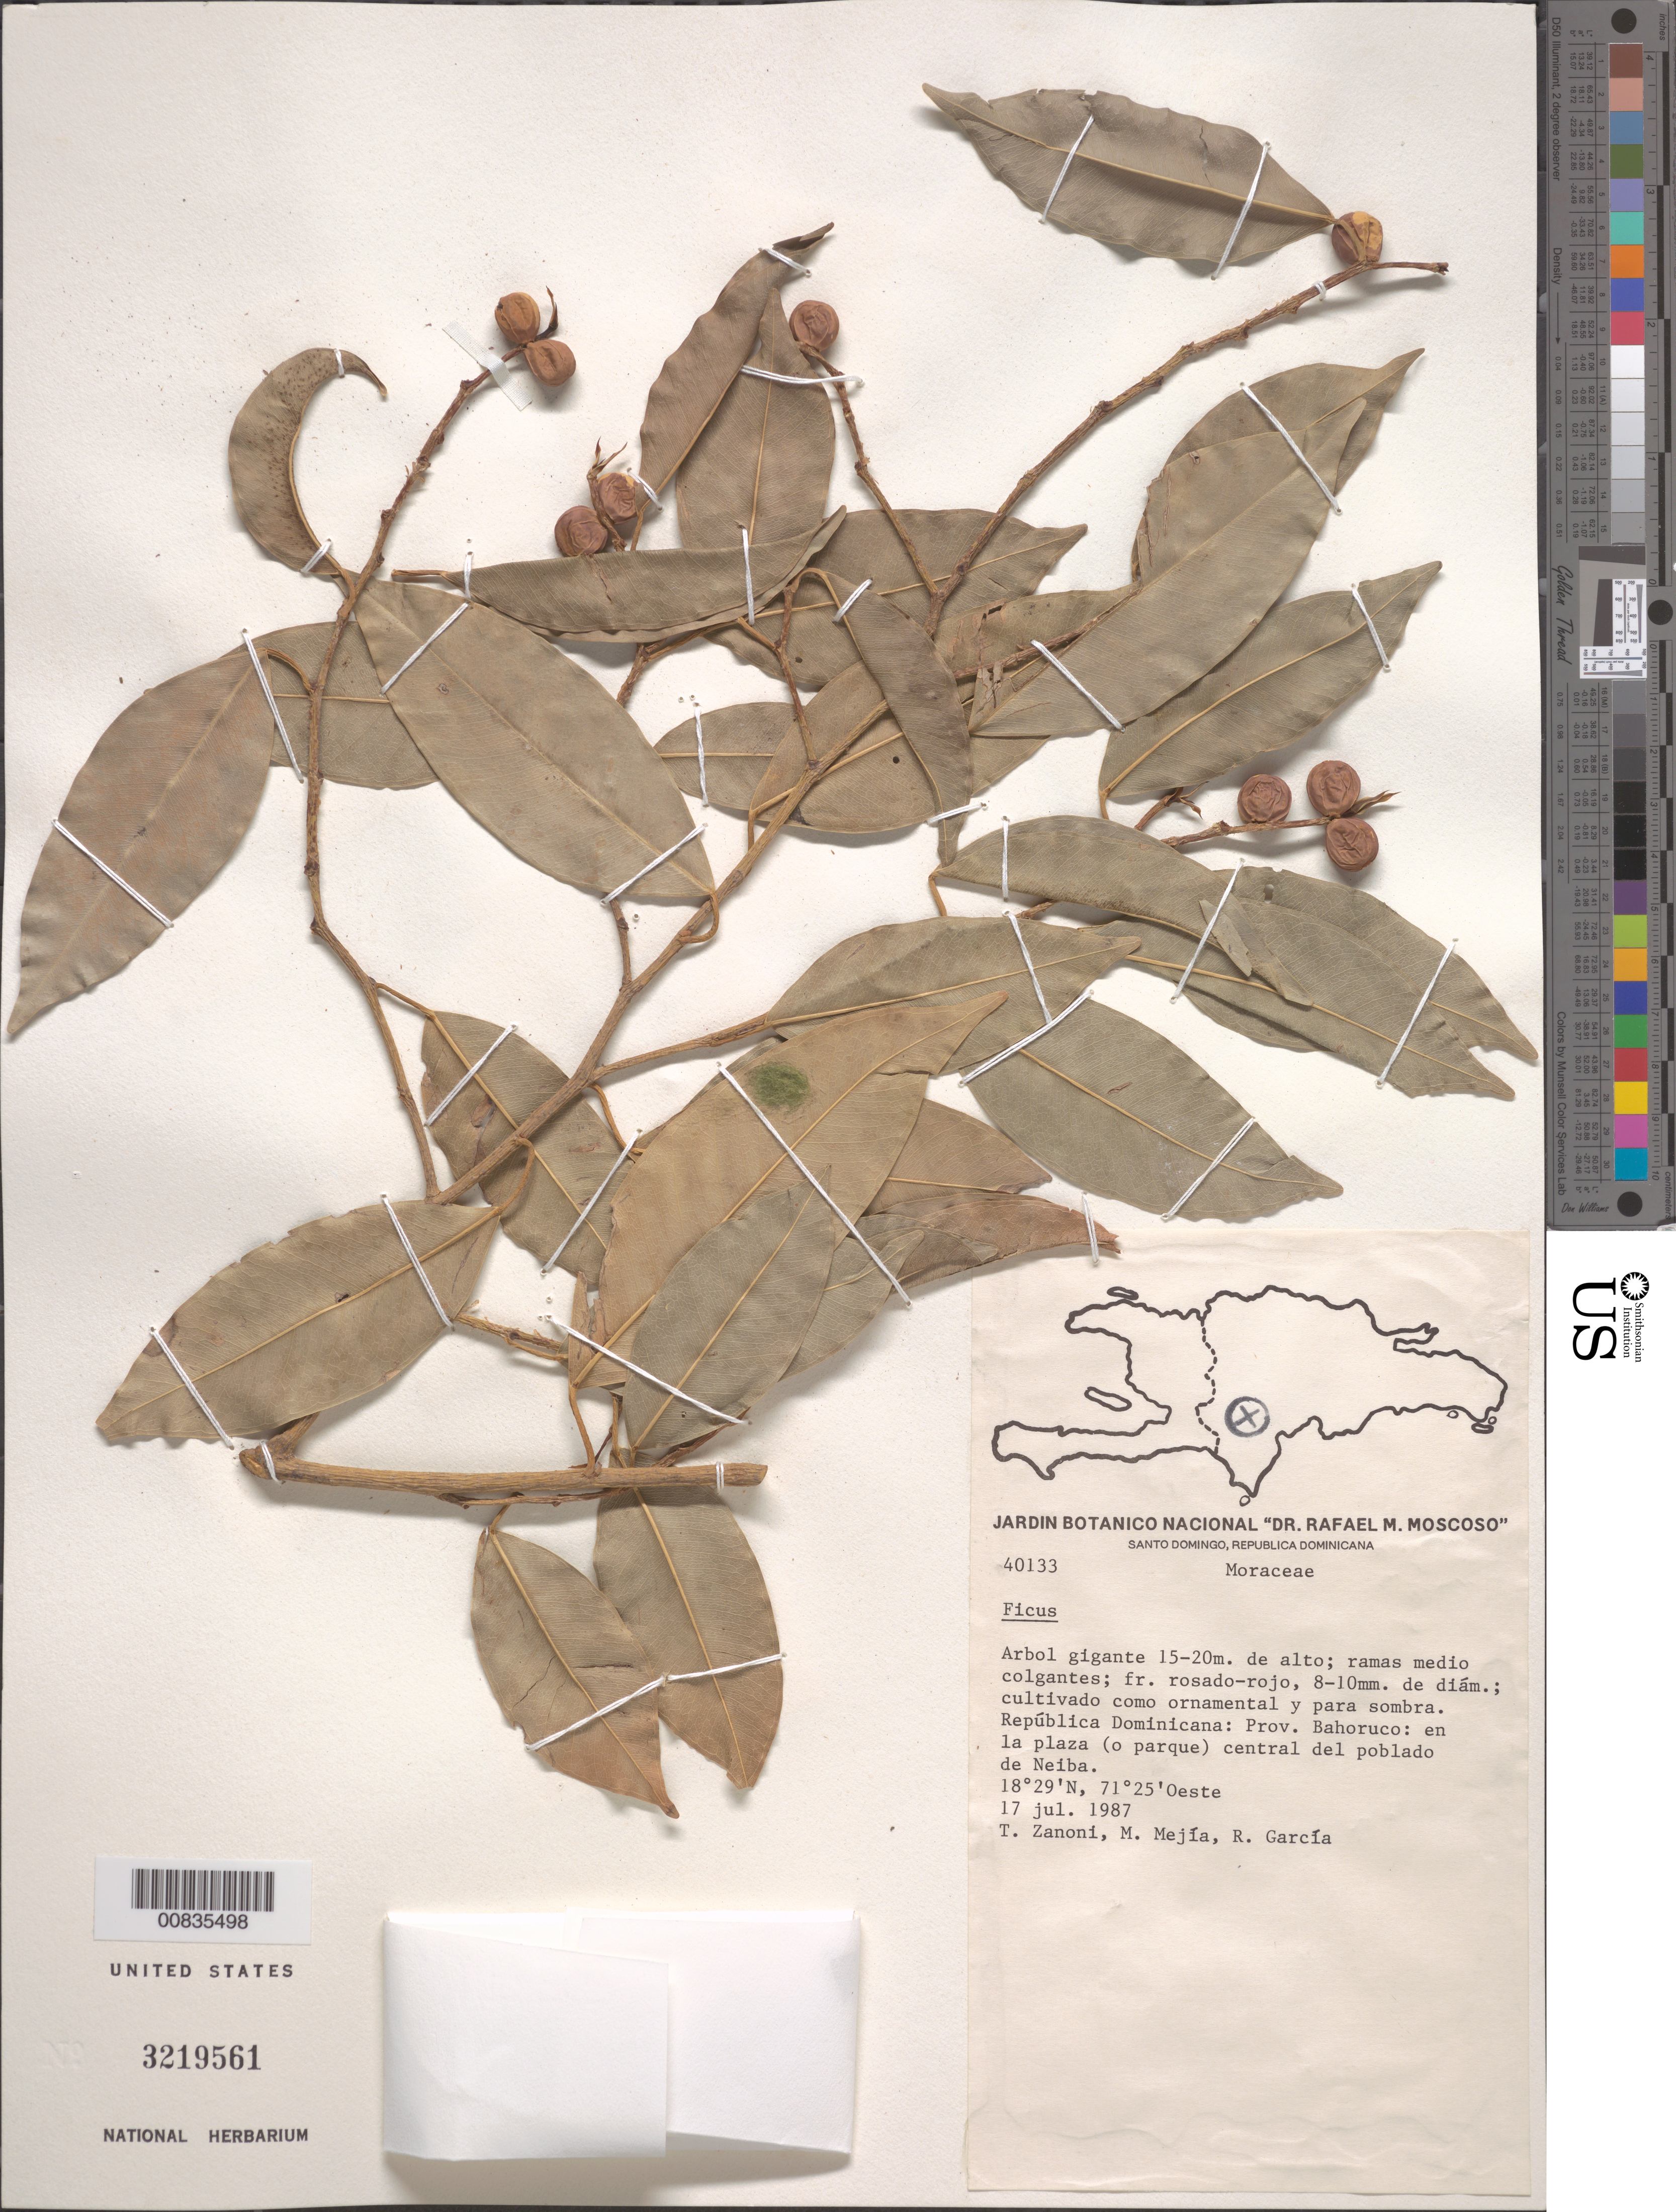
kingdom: Plantae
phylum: Tracheophyta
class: Magnoliopsida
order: Rosales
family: Moraceae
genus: Ficus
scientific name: Ficus sp.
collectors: T. A. Zanoni, M. Mejia & R. G. García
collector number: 40133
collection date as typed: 17 Jul 1987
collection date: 1987-07-17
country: Dominican Republic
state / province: Baoruco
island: Hispaniola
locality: En la plaza (o parque) central del poblado de Neiba.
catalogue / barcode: US 3219561